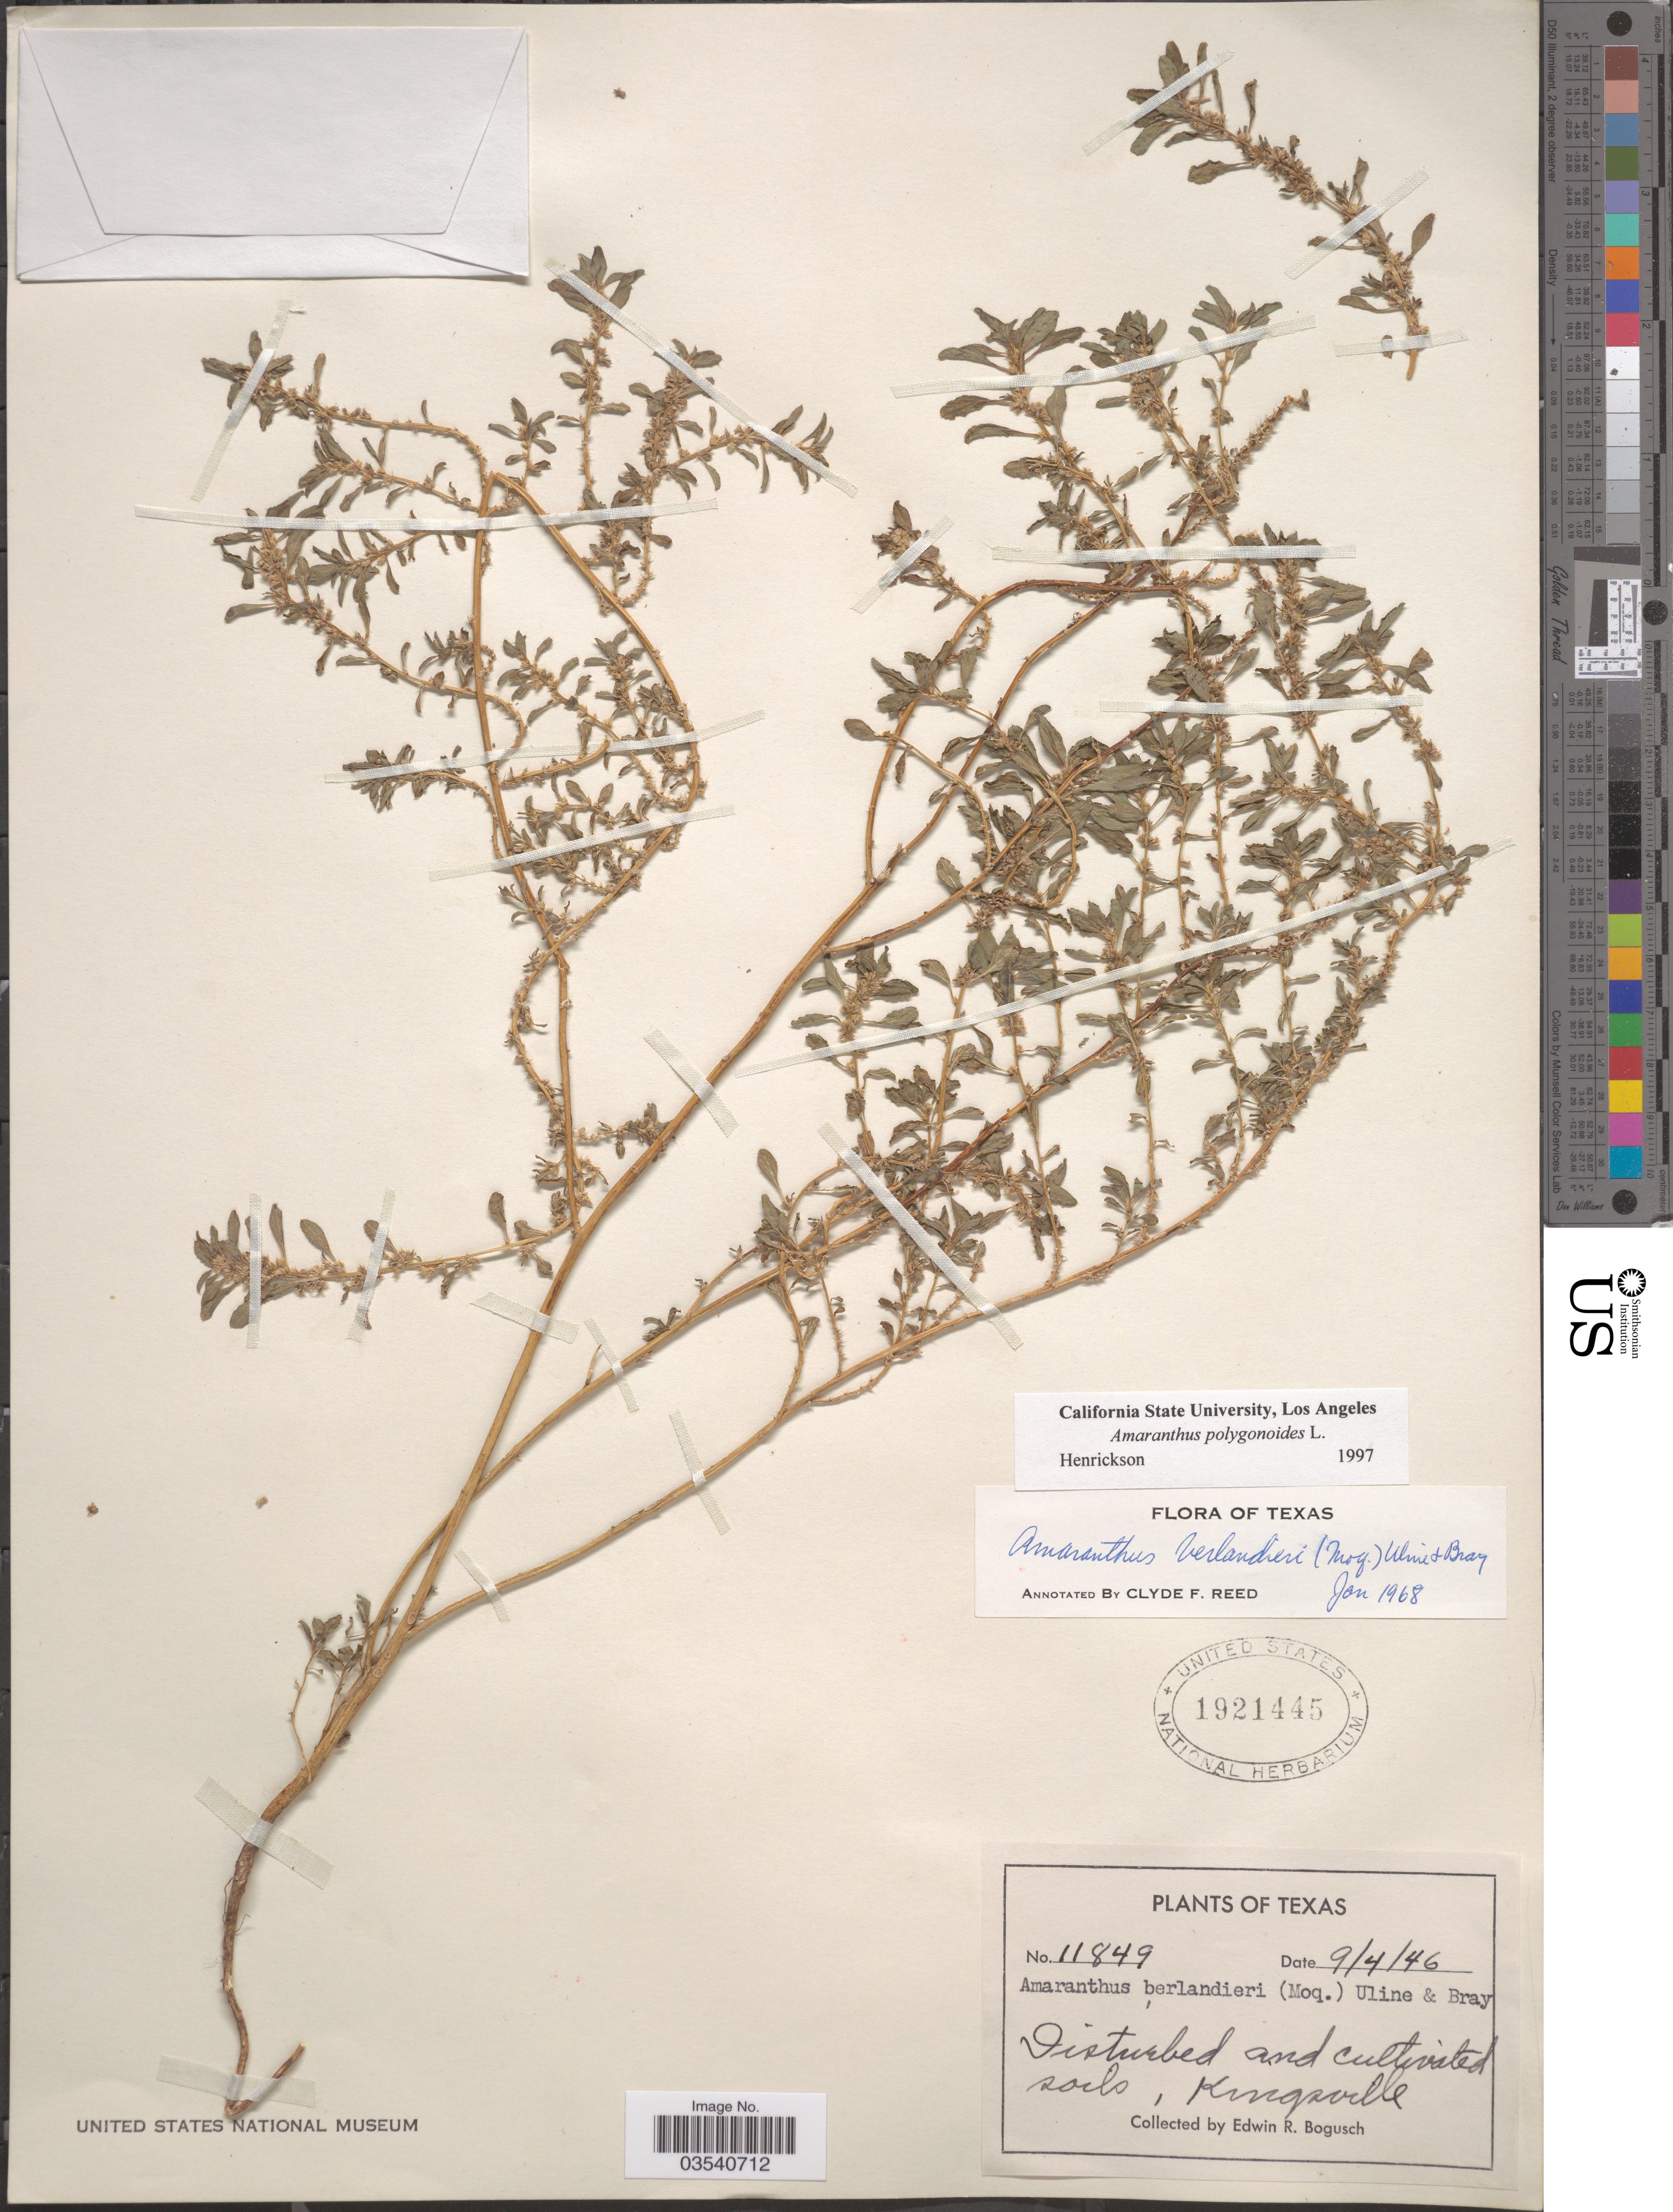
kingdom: Plantae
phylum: Tracheophyta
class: Magnoliopsida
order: Caryophyllales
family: Amaranthaceae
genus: Amaranthus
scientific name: Amaranthus polygonoides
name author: L.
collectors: E. Bogusch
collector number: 11849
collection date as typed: Transcribed d/m/y: 4/9/46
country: United States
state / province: Texas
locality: Kingsville.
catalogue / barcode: US 1921445